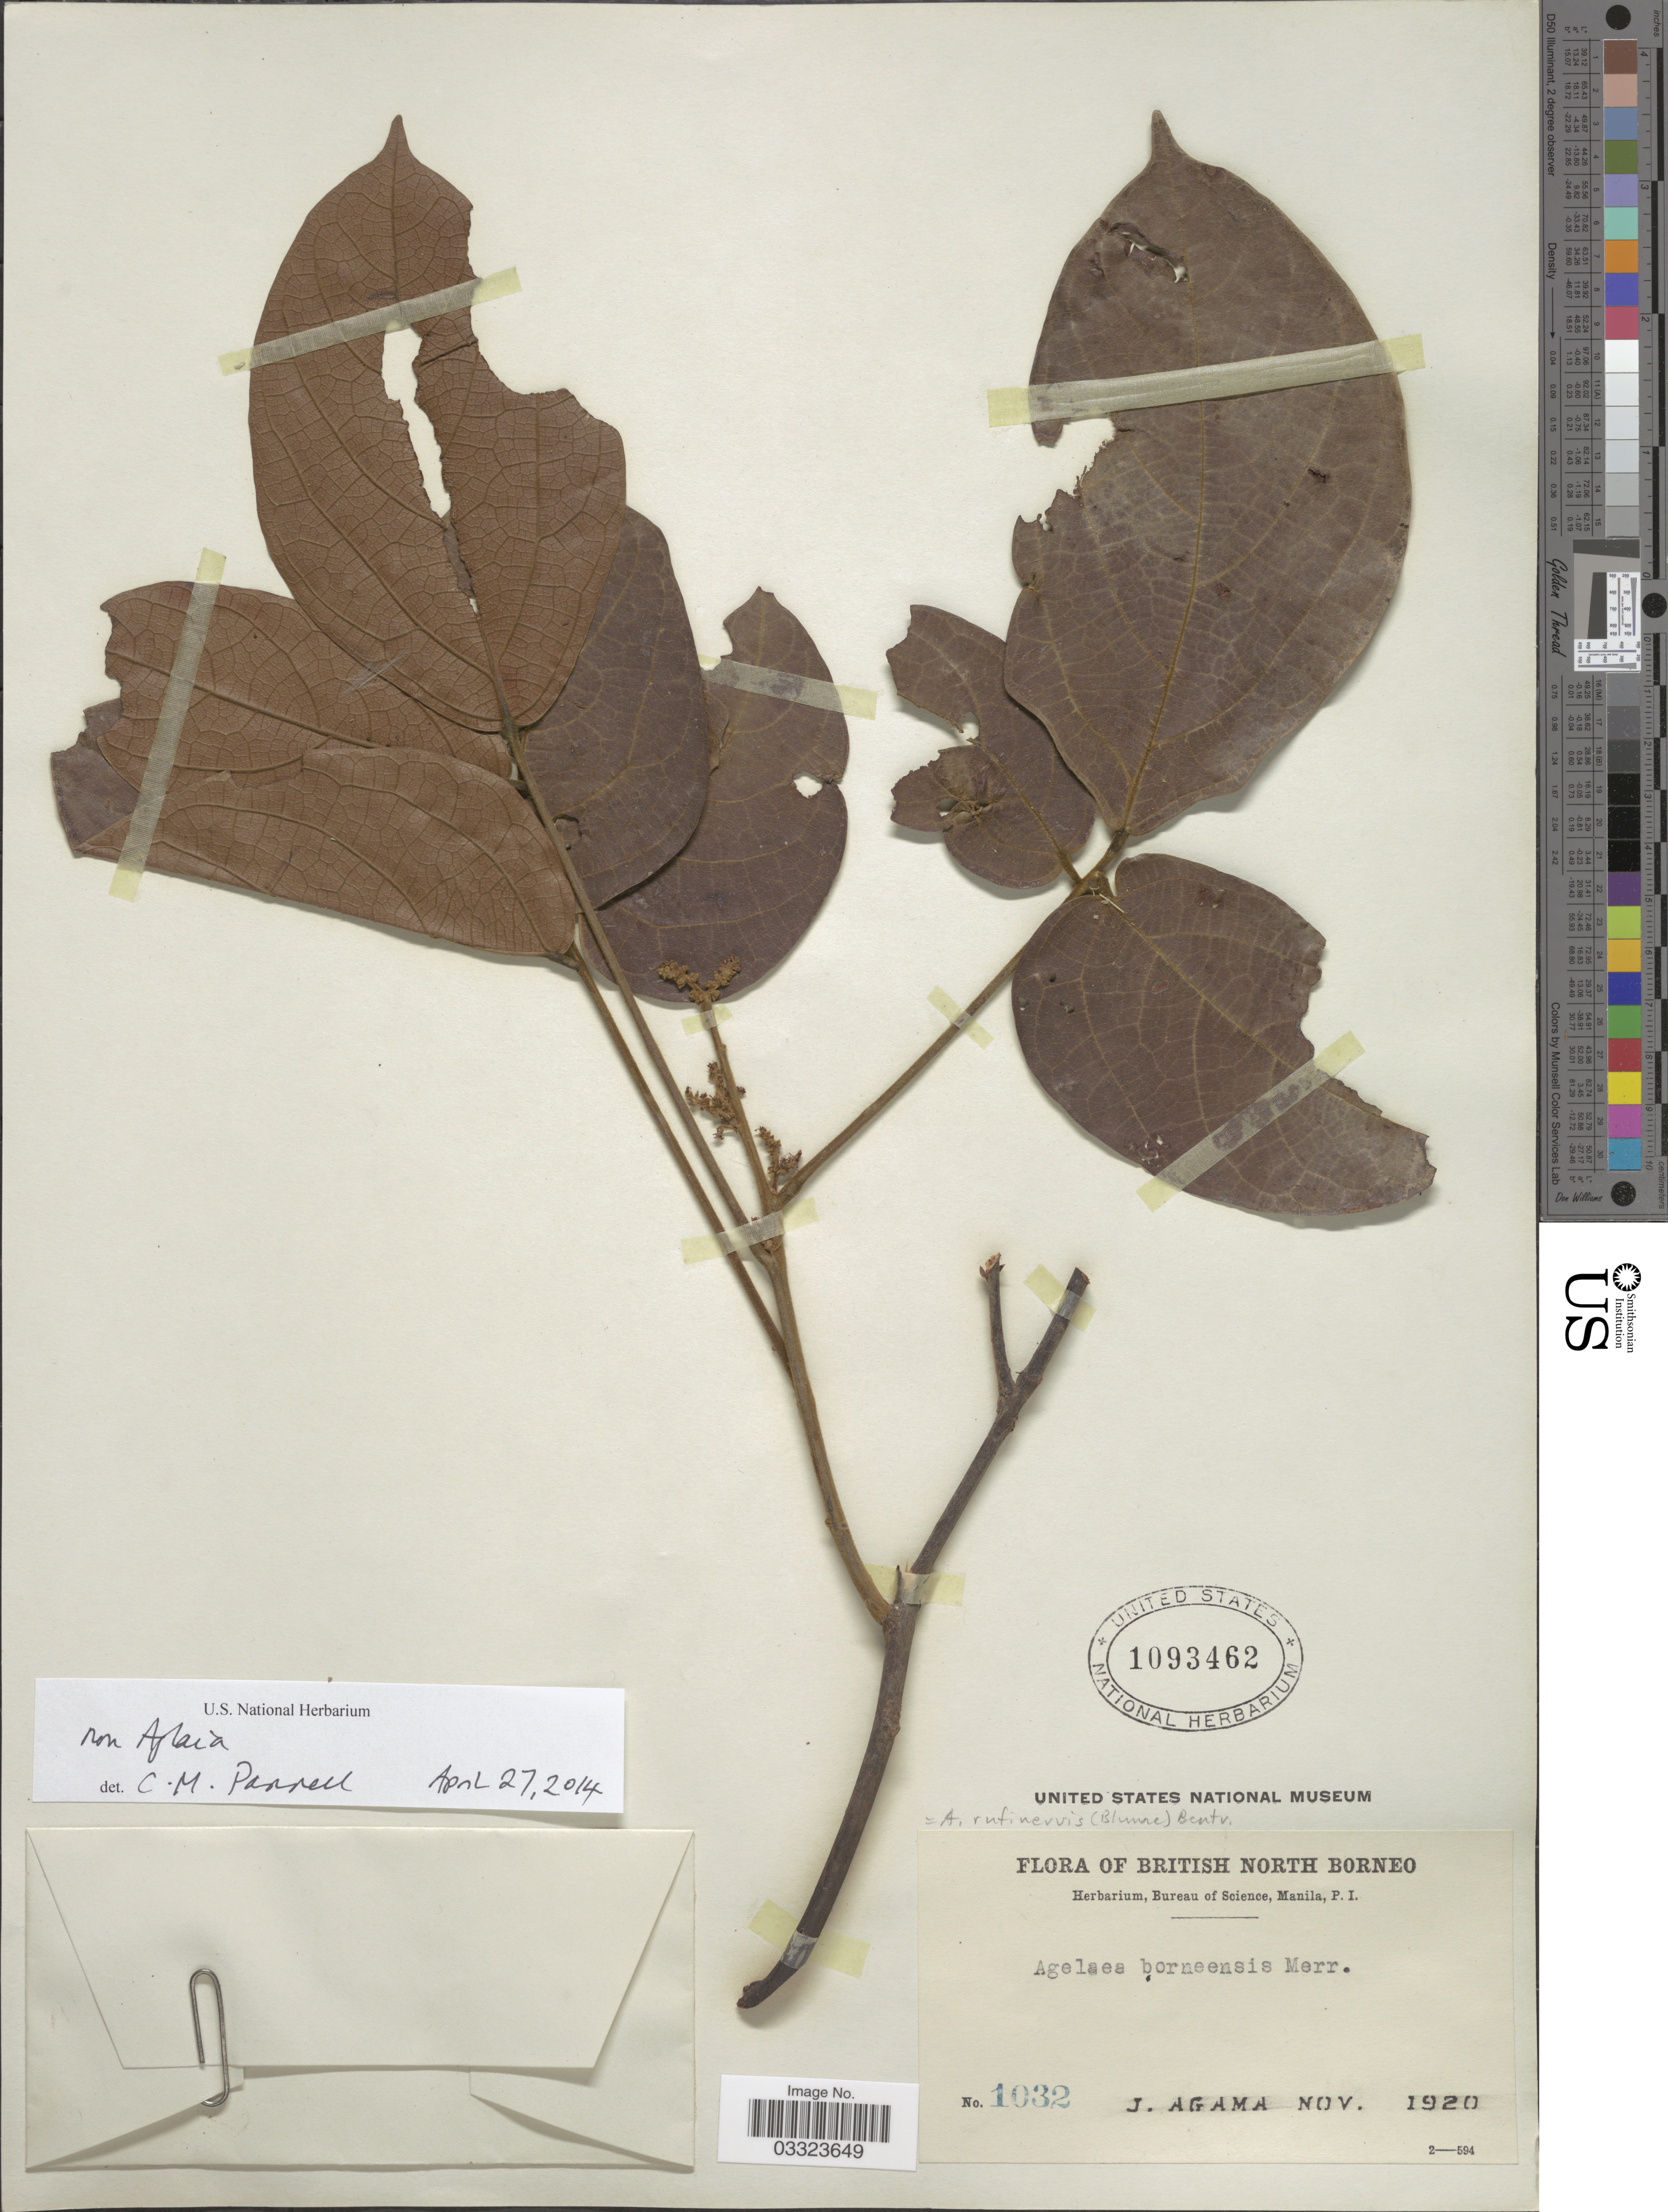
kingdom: Plantae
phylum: Tracheophyta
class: Magnoliopsida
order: Sapindales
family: Meliaceae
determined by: Pannell, C. M.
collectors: J. Agama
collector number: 1032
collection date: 1920-11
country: Malaysia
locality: British North Borneo.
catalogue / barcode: US 1093462